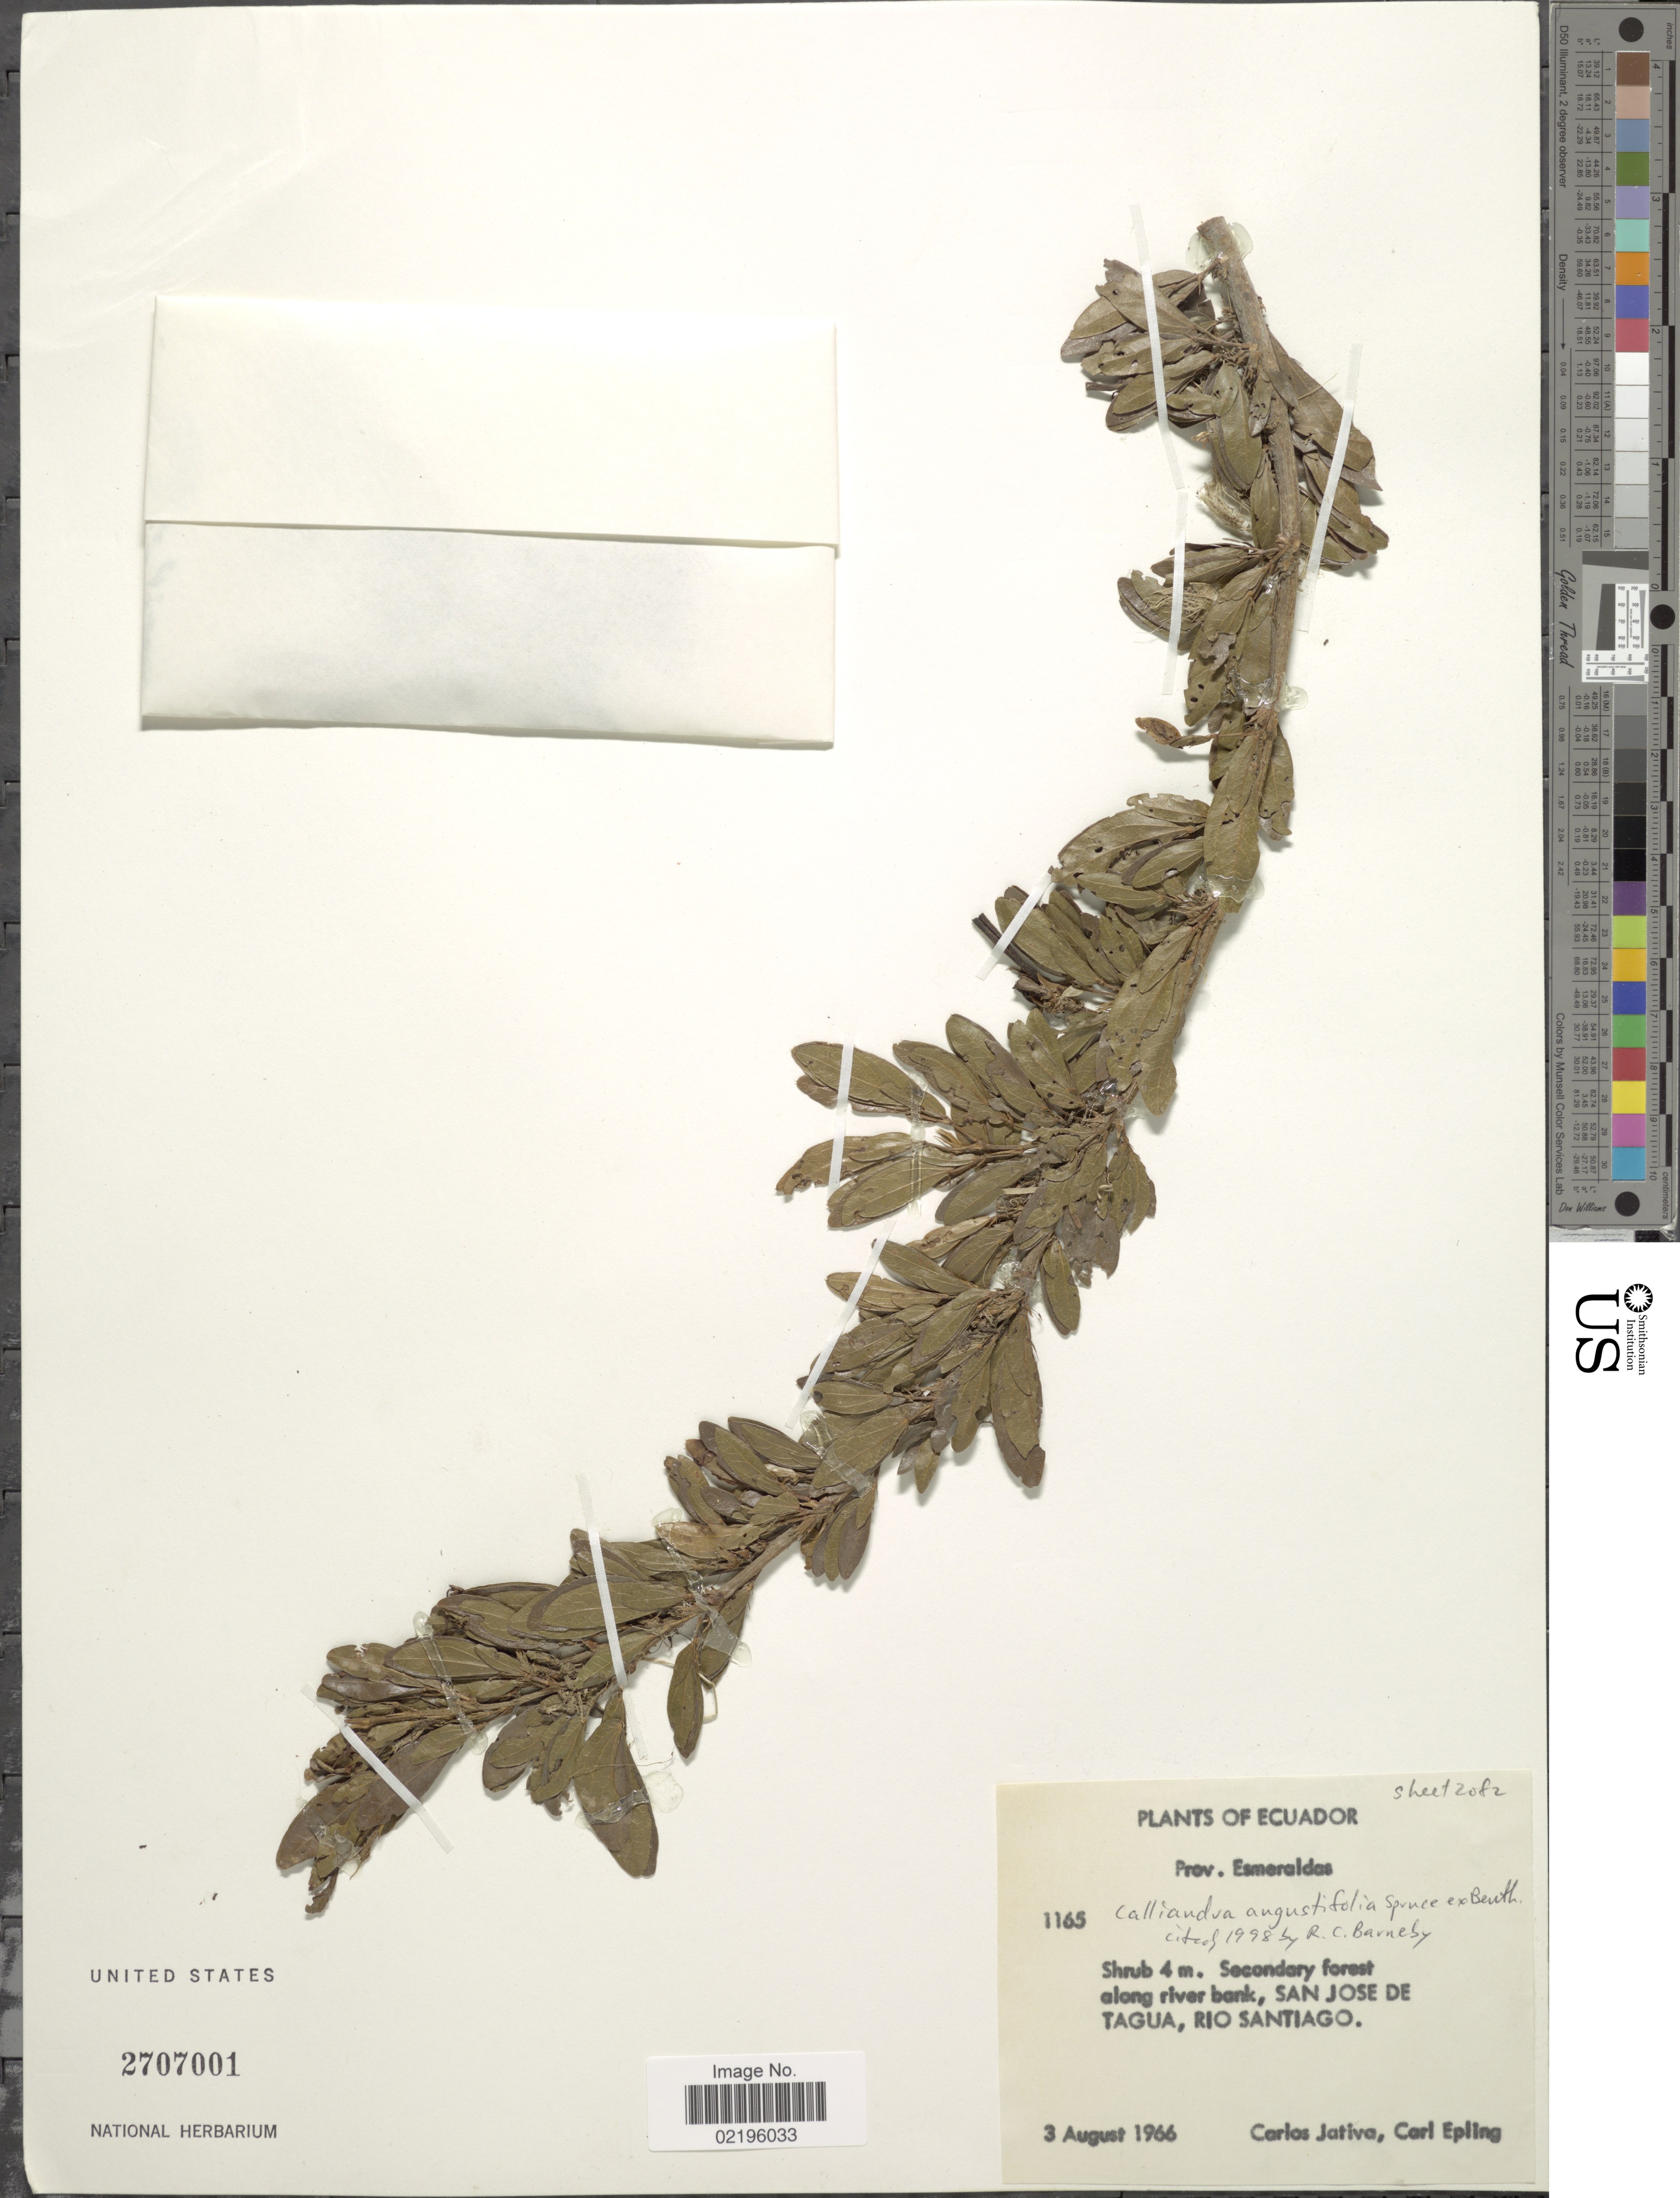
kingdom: Plantae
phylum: Tracheophyta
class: Magnoliopsida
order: Fabales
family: Fabaceae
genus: Calliandra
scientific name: Calliandra angustifolia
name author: Spruce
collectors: C. D. Játiva & C. C. Epling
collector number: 1165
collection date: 1966-08-03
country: Ecuador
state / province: Esmeraldas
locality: Prov. Esmeraldas. Secundary forest along river bank, San Jose de Tagua, Rio Santiago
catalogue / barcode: US 2707001